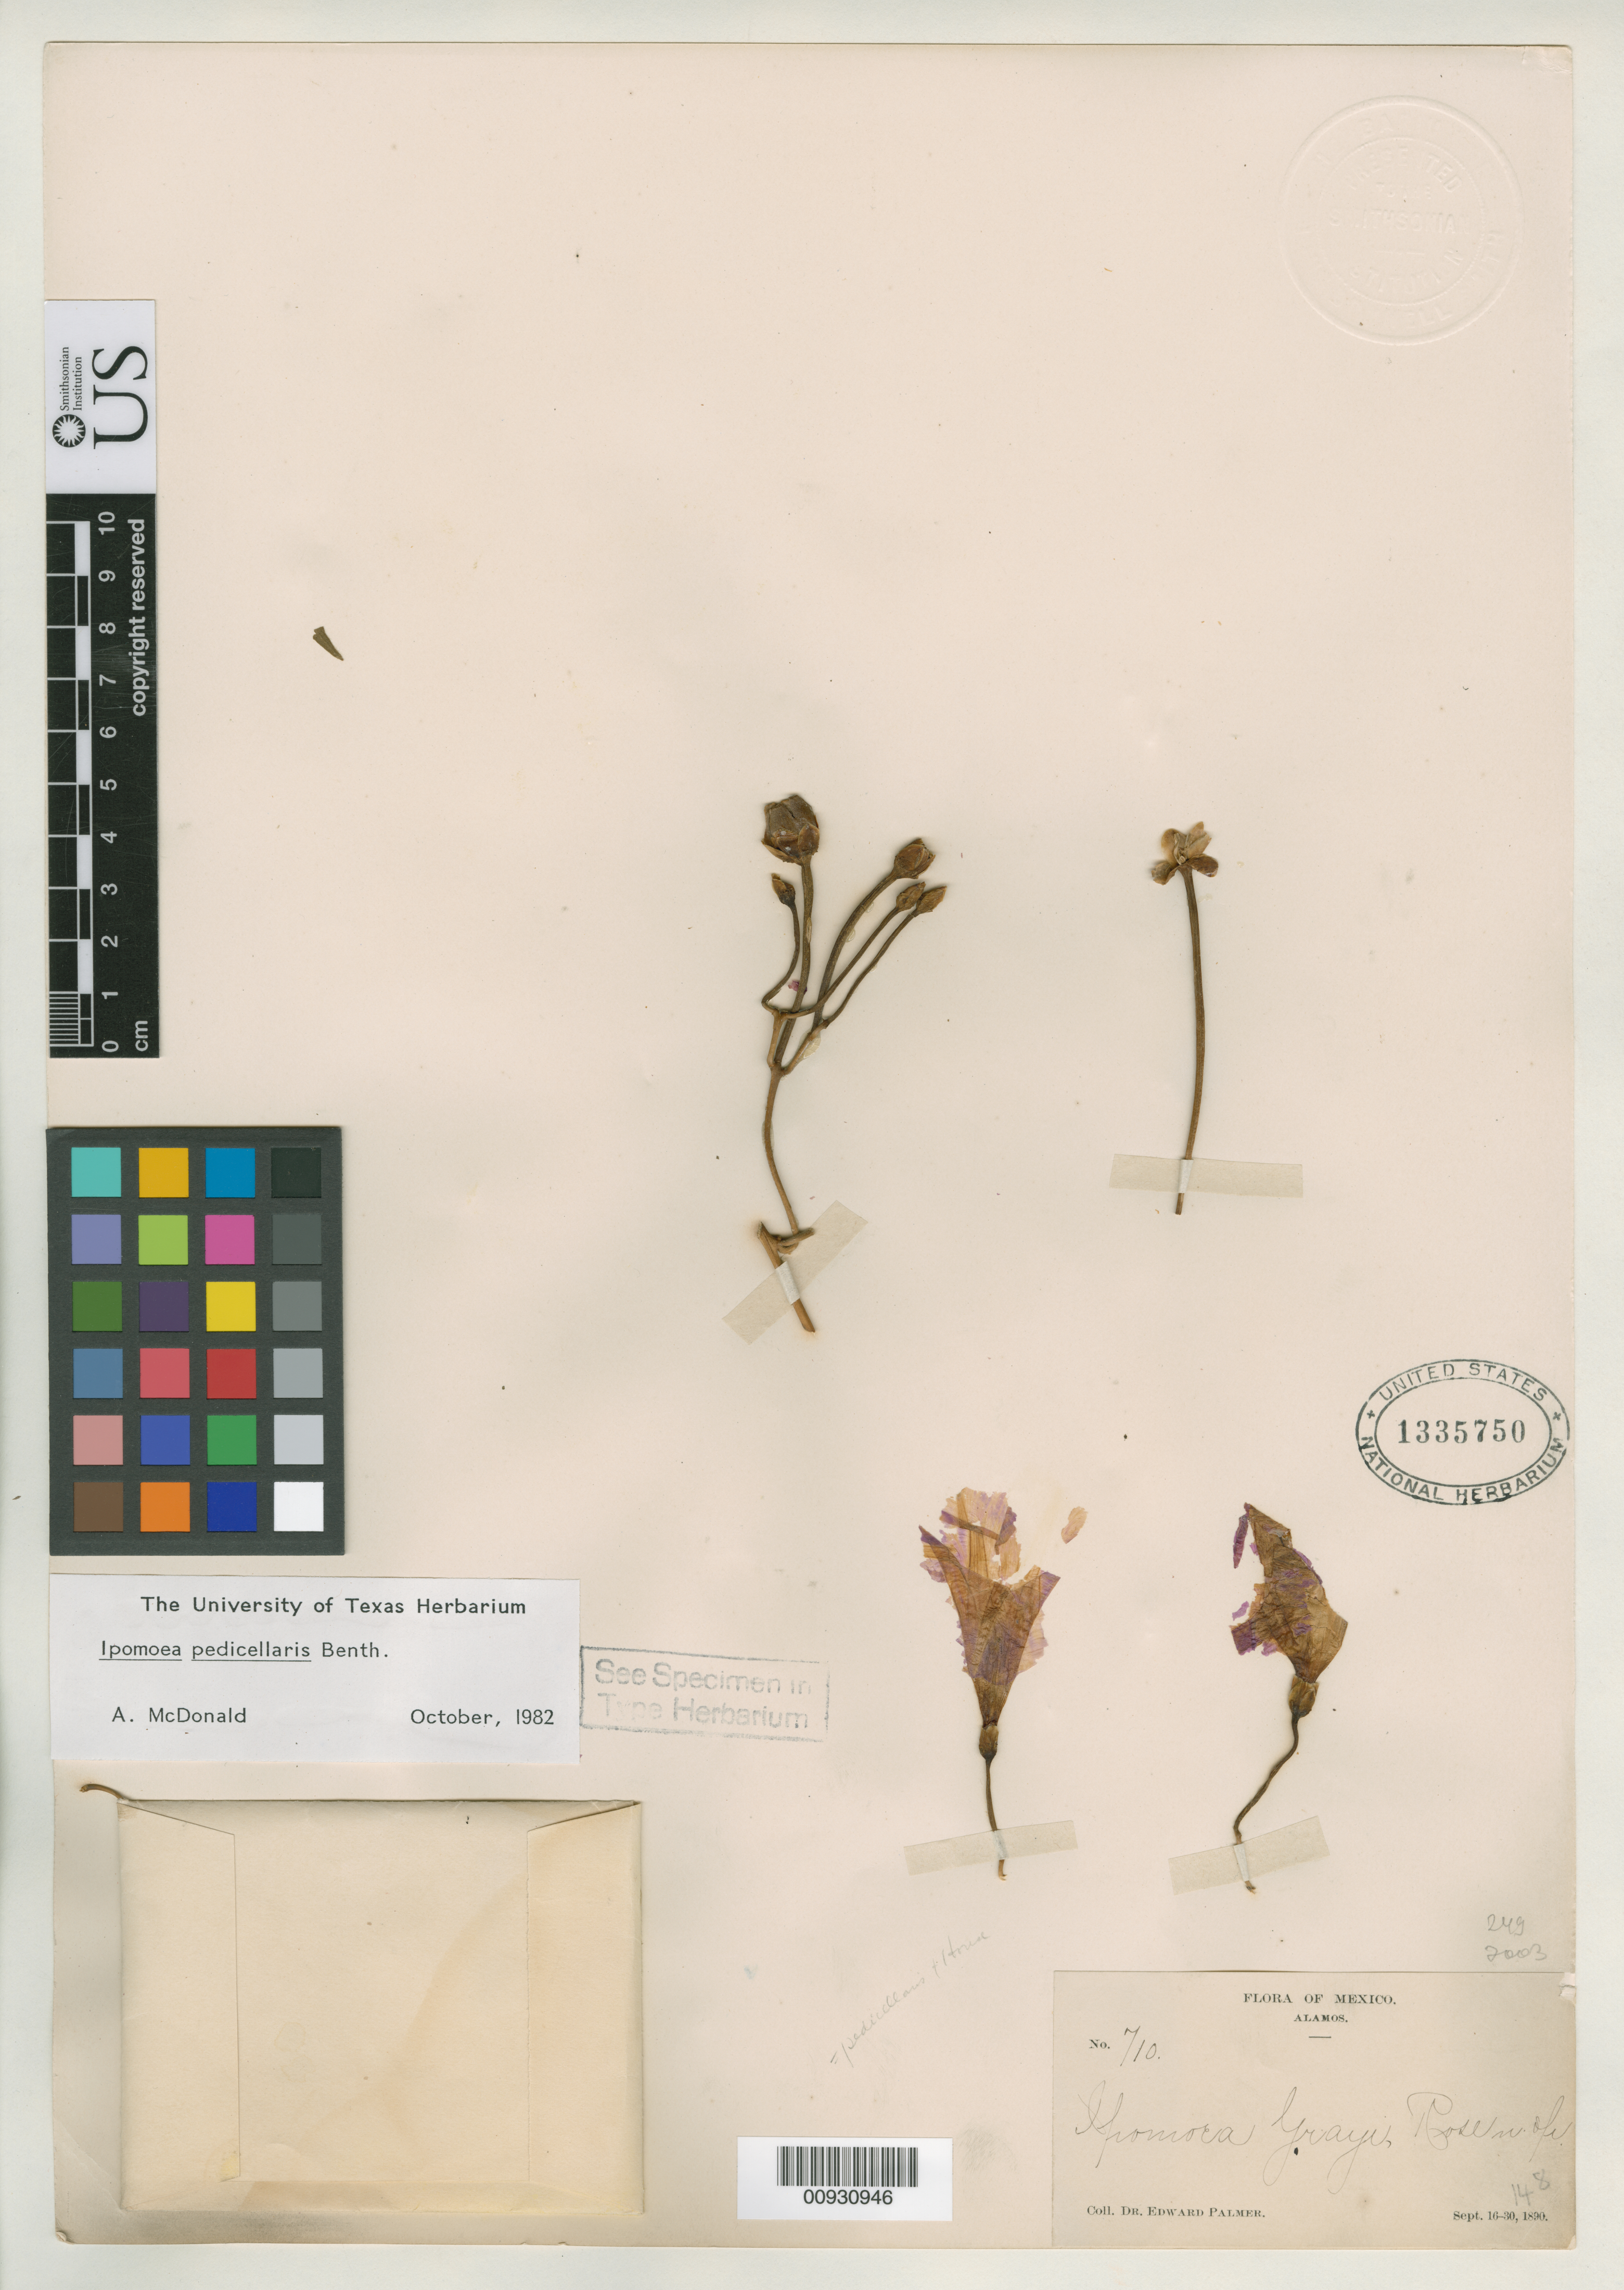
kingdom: Plantae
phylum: Tracheophyta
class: Magnoliopsida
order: Solanales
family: Convolvulaceae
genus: Ipomoea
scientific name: Ipomoea grayi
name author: Rose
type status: Lectotype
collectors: E. Palmer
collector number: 710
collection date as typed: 16 Sep 1890 to 30 Sep 1890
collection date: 1890-09-16/1890-09-30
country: Mexico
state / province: Sonora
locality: Alamos.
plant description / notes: Other syntype, Palmer 102, is cited by D.F. Austin (1997) at US and to be expected here, but not found (Aug. 2008).; Collection is one of two cited in protologue; Austin (1997) cites lectotypification by G. McPherson in unpublished thesis with lectotype at US but does not indicate which of 3 US sheets is the lectotype.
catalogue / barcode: US 1335750